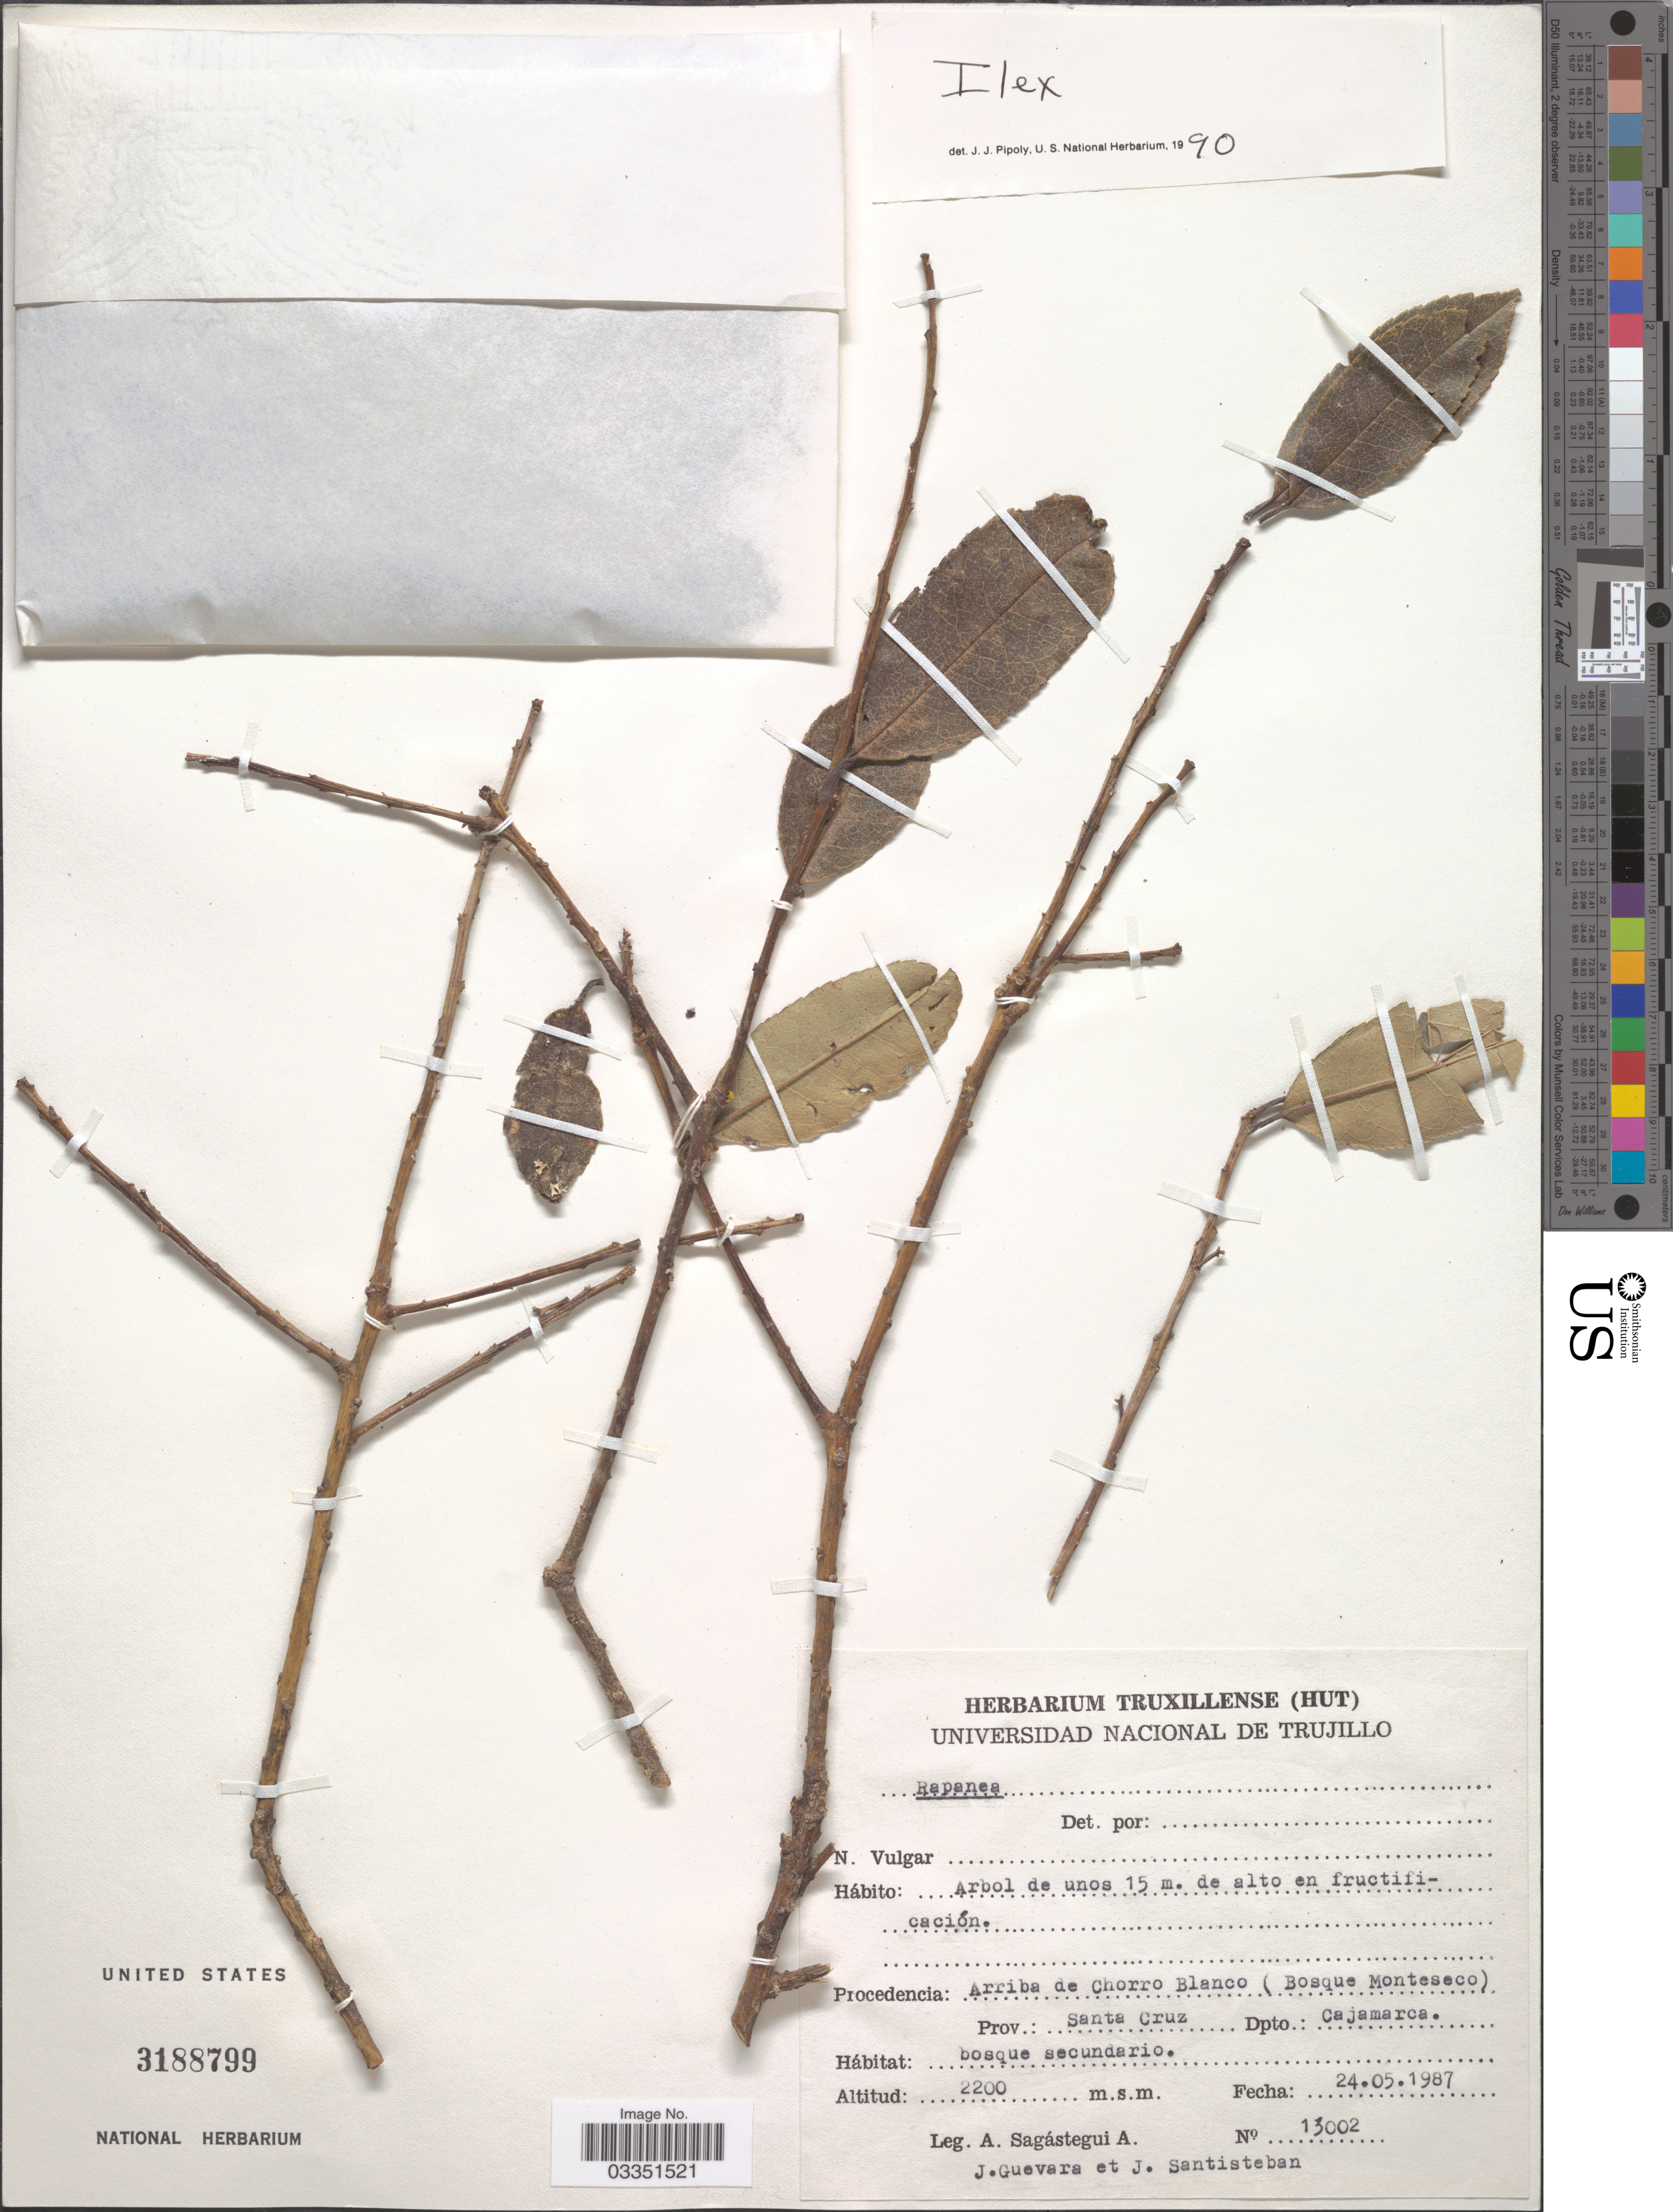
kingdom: Plantae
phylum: Tracheophyta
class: Magnoliopsida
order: Aquifoliales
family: Aquifoliaceae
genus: Ilex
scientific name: Ilex sp.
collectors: A. Sagástegui A., J. Guevara & J. Santisteban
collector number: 13002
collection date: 1987-05-24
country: Peru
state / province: Cajamarca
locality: Arriba de Chorro Blanco (Bosque Monteseco). Prov.: Santa Cruz, Dpto.: Cajamarca.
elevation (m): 2200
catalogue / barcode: US 3188779